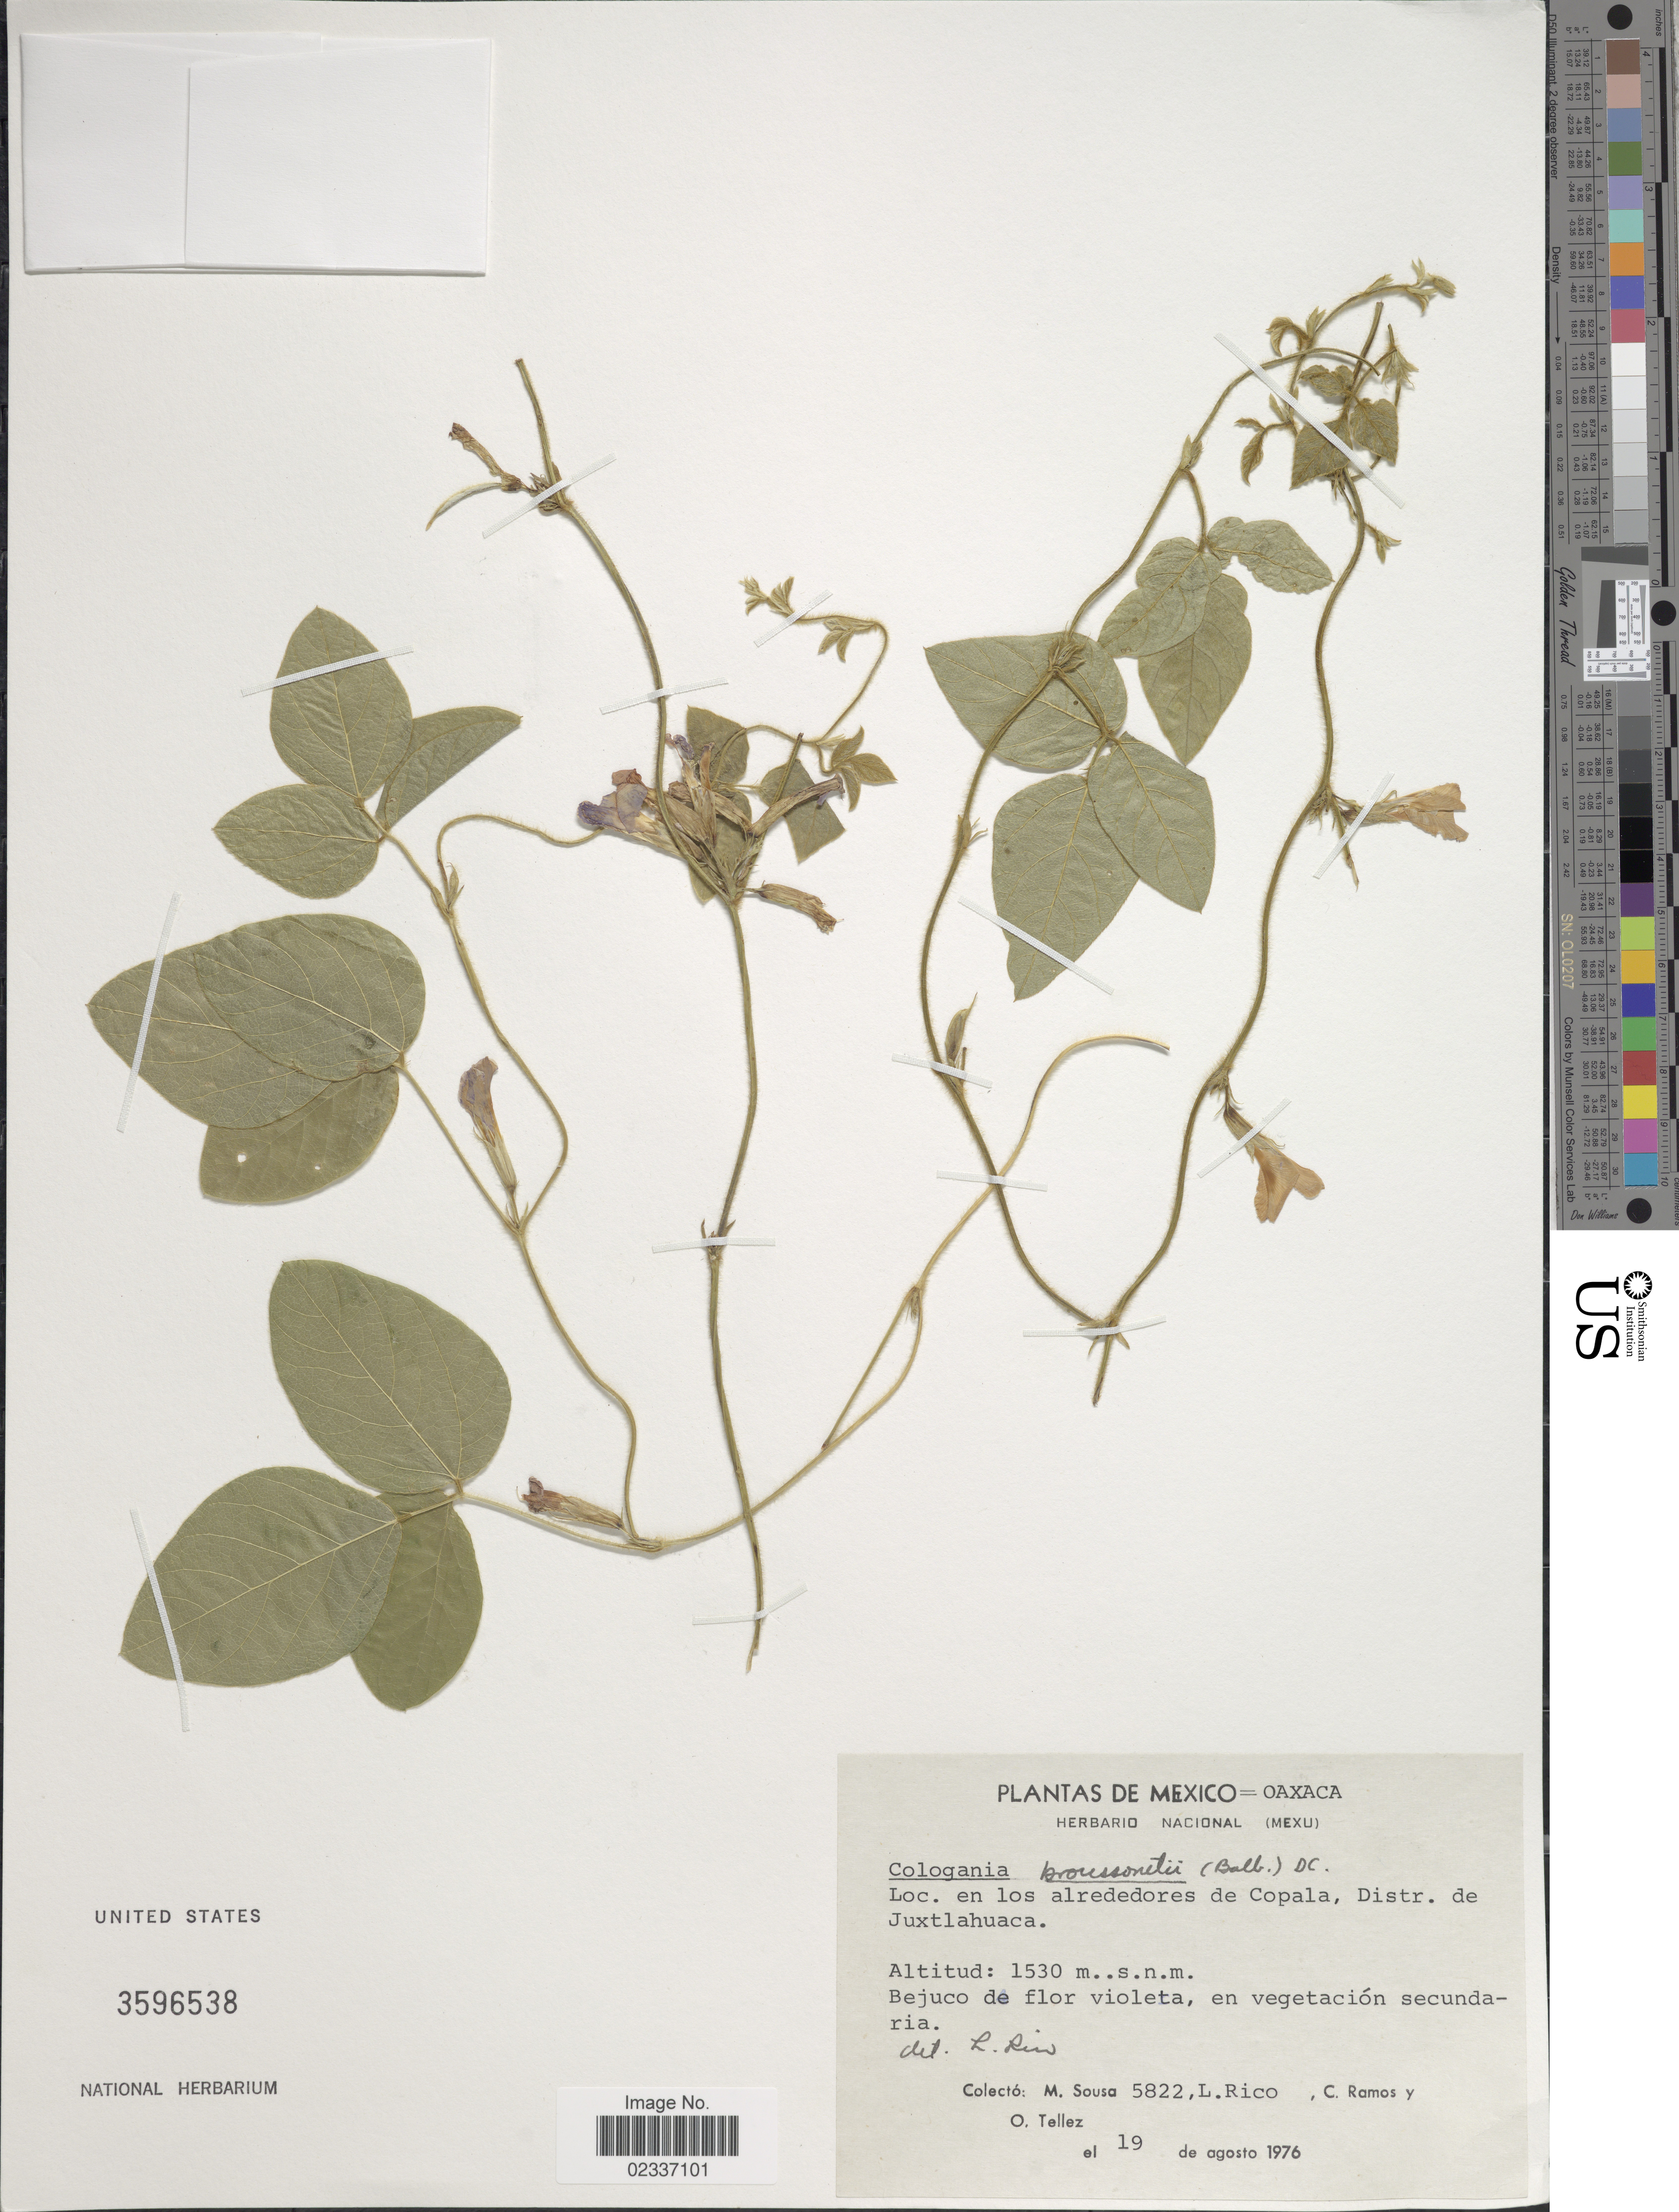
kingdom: Plantae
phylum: Tracheophyta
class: Magnoliopsida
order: Fabales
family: Fabaceae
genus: Cologania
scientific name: Cologania broussonetii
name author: (Balb.) DC.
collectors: M. Sousa, L. Rico, C. Ramos & O. Tellez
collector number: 5822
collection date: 1976-08-19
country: Mexico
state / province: Oaxaca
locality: En los alrededores de Copala, Distr. de Juxtlahuaca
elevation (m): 1530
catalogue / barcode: US 3596538